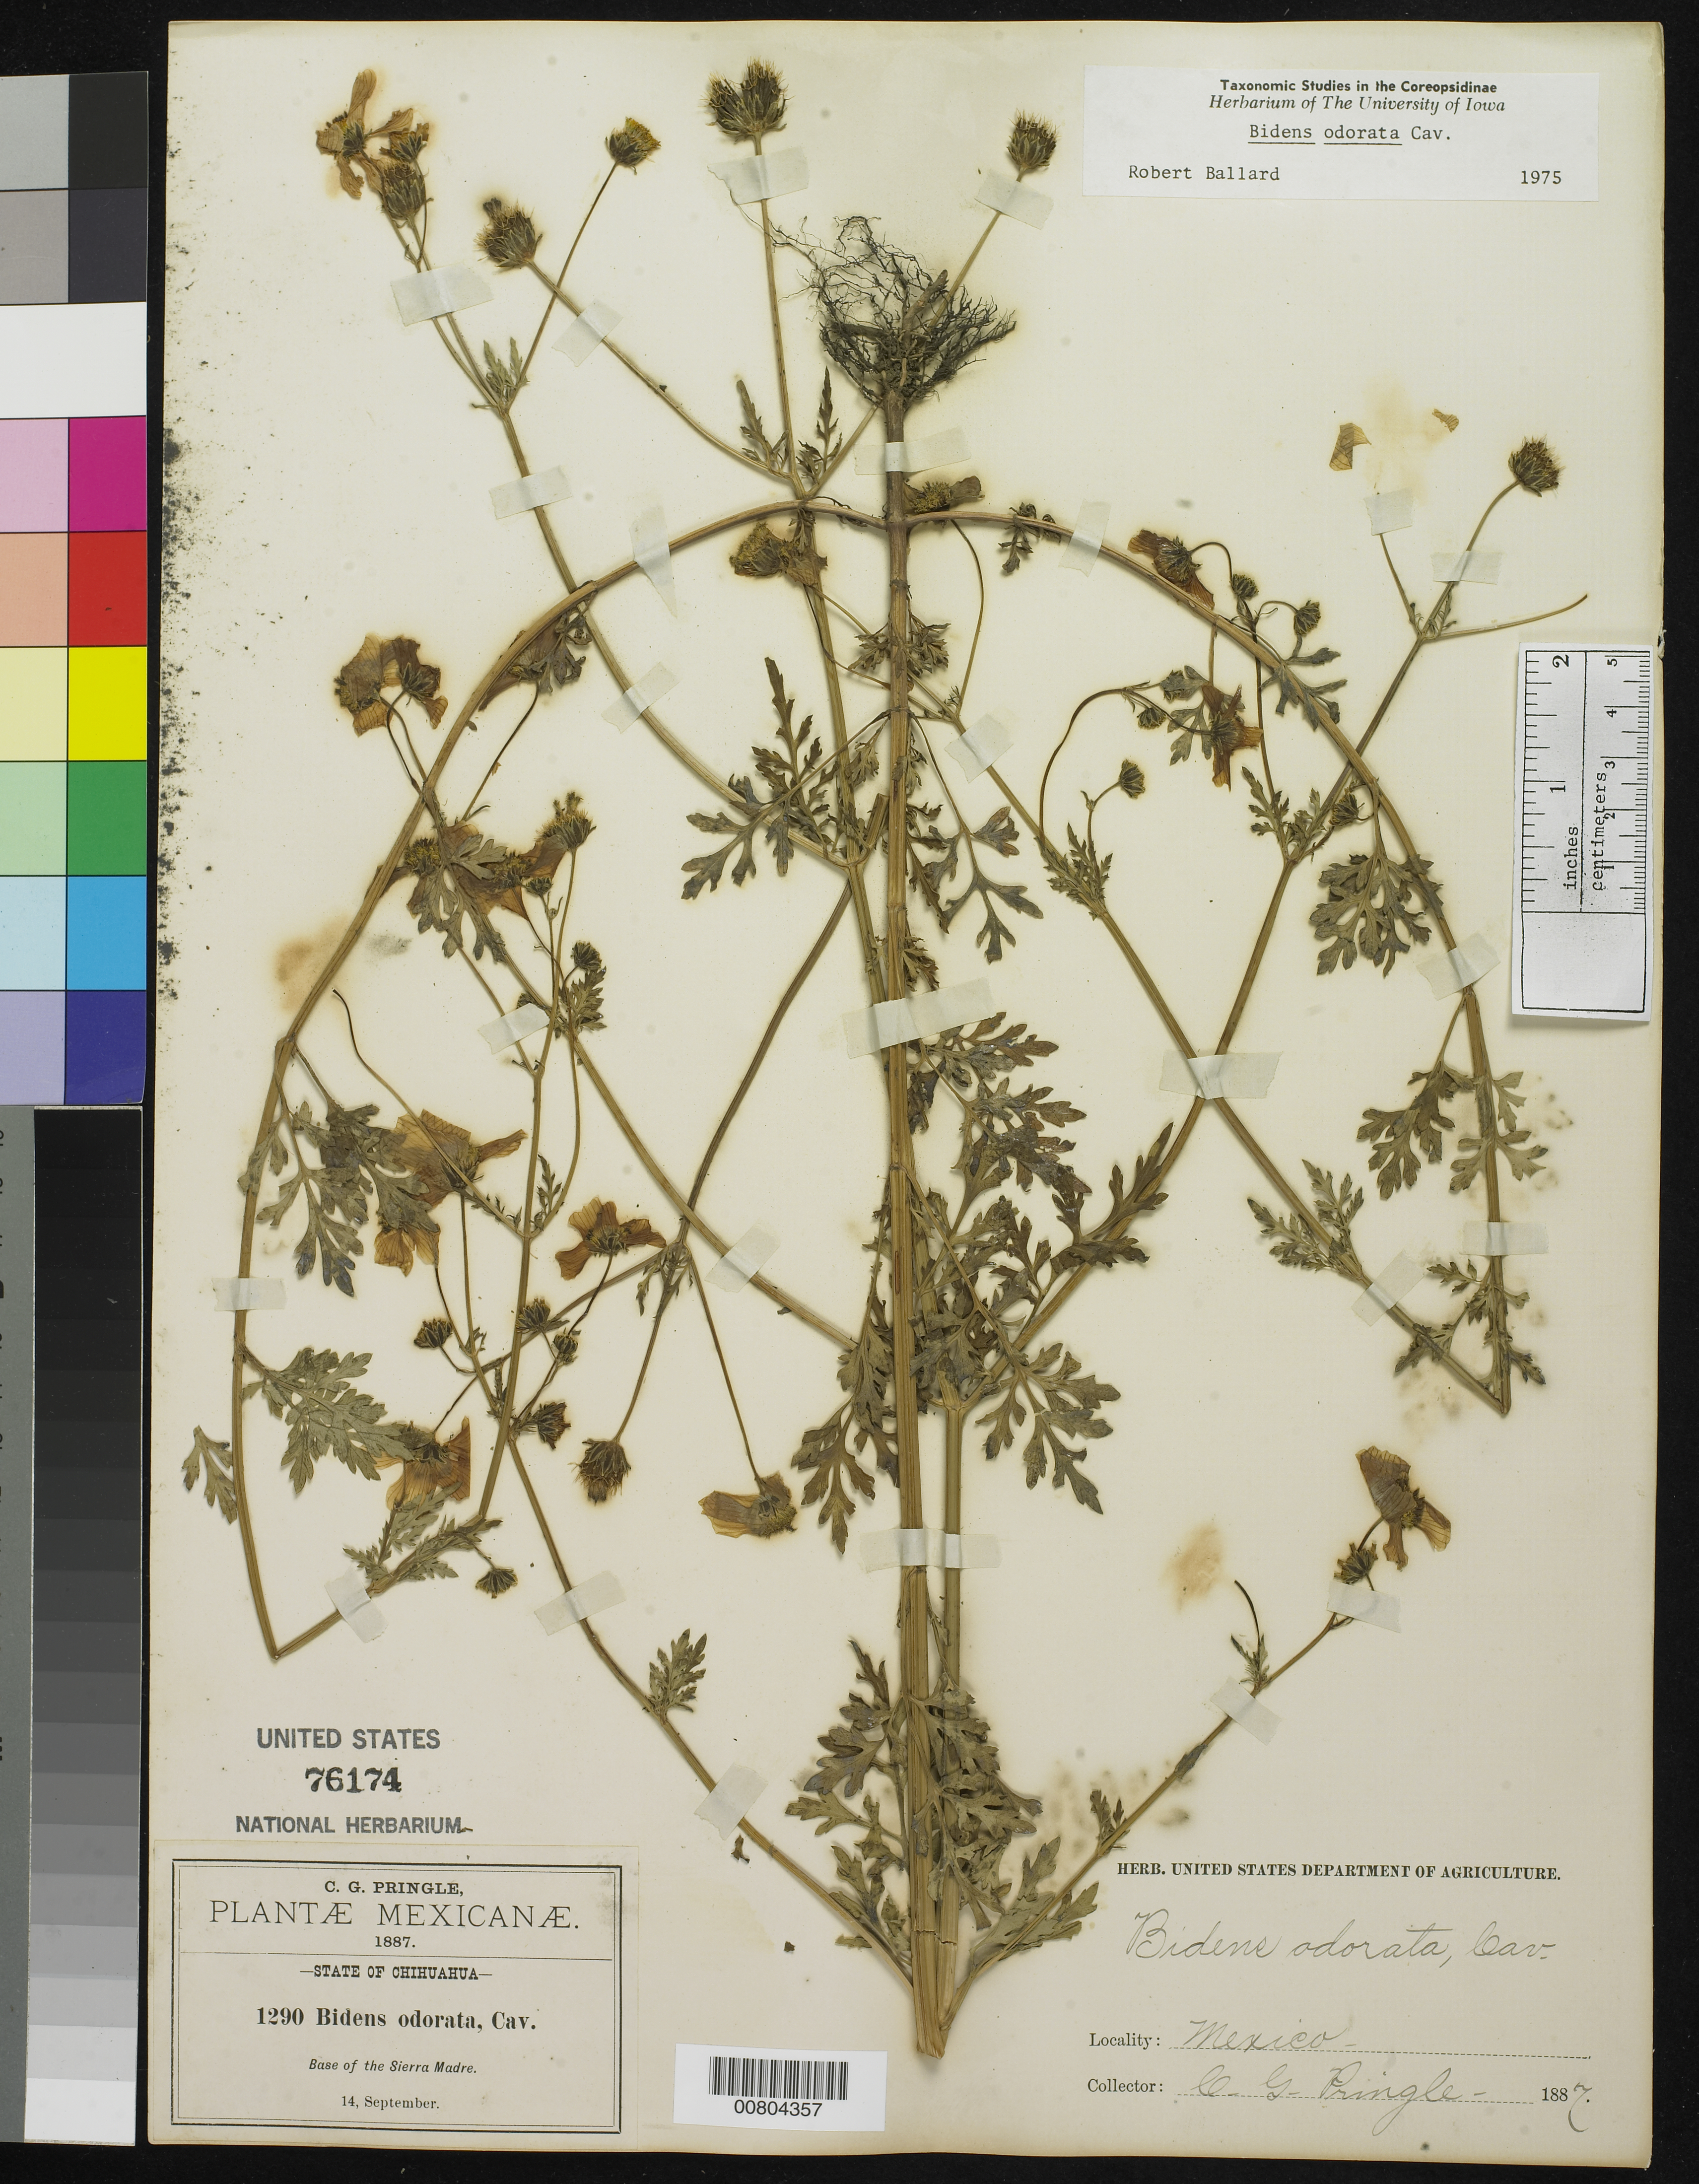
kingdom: Plantae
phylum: Tracheophyta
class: Magnoliopsida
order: Asterales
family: Asteraceae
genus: Bidens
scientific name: Bidens odorata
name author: Cav.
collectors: C. G. Pringle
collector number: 1290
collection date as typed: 14 Sep 1887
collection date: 1887-09-14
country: Mexico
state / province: Chihuahua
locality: Base of the Sierra Madre, State of Chihuahua.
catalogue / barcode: US 76174